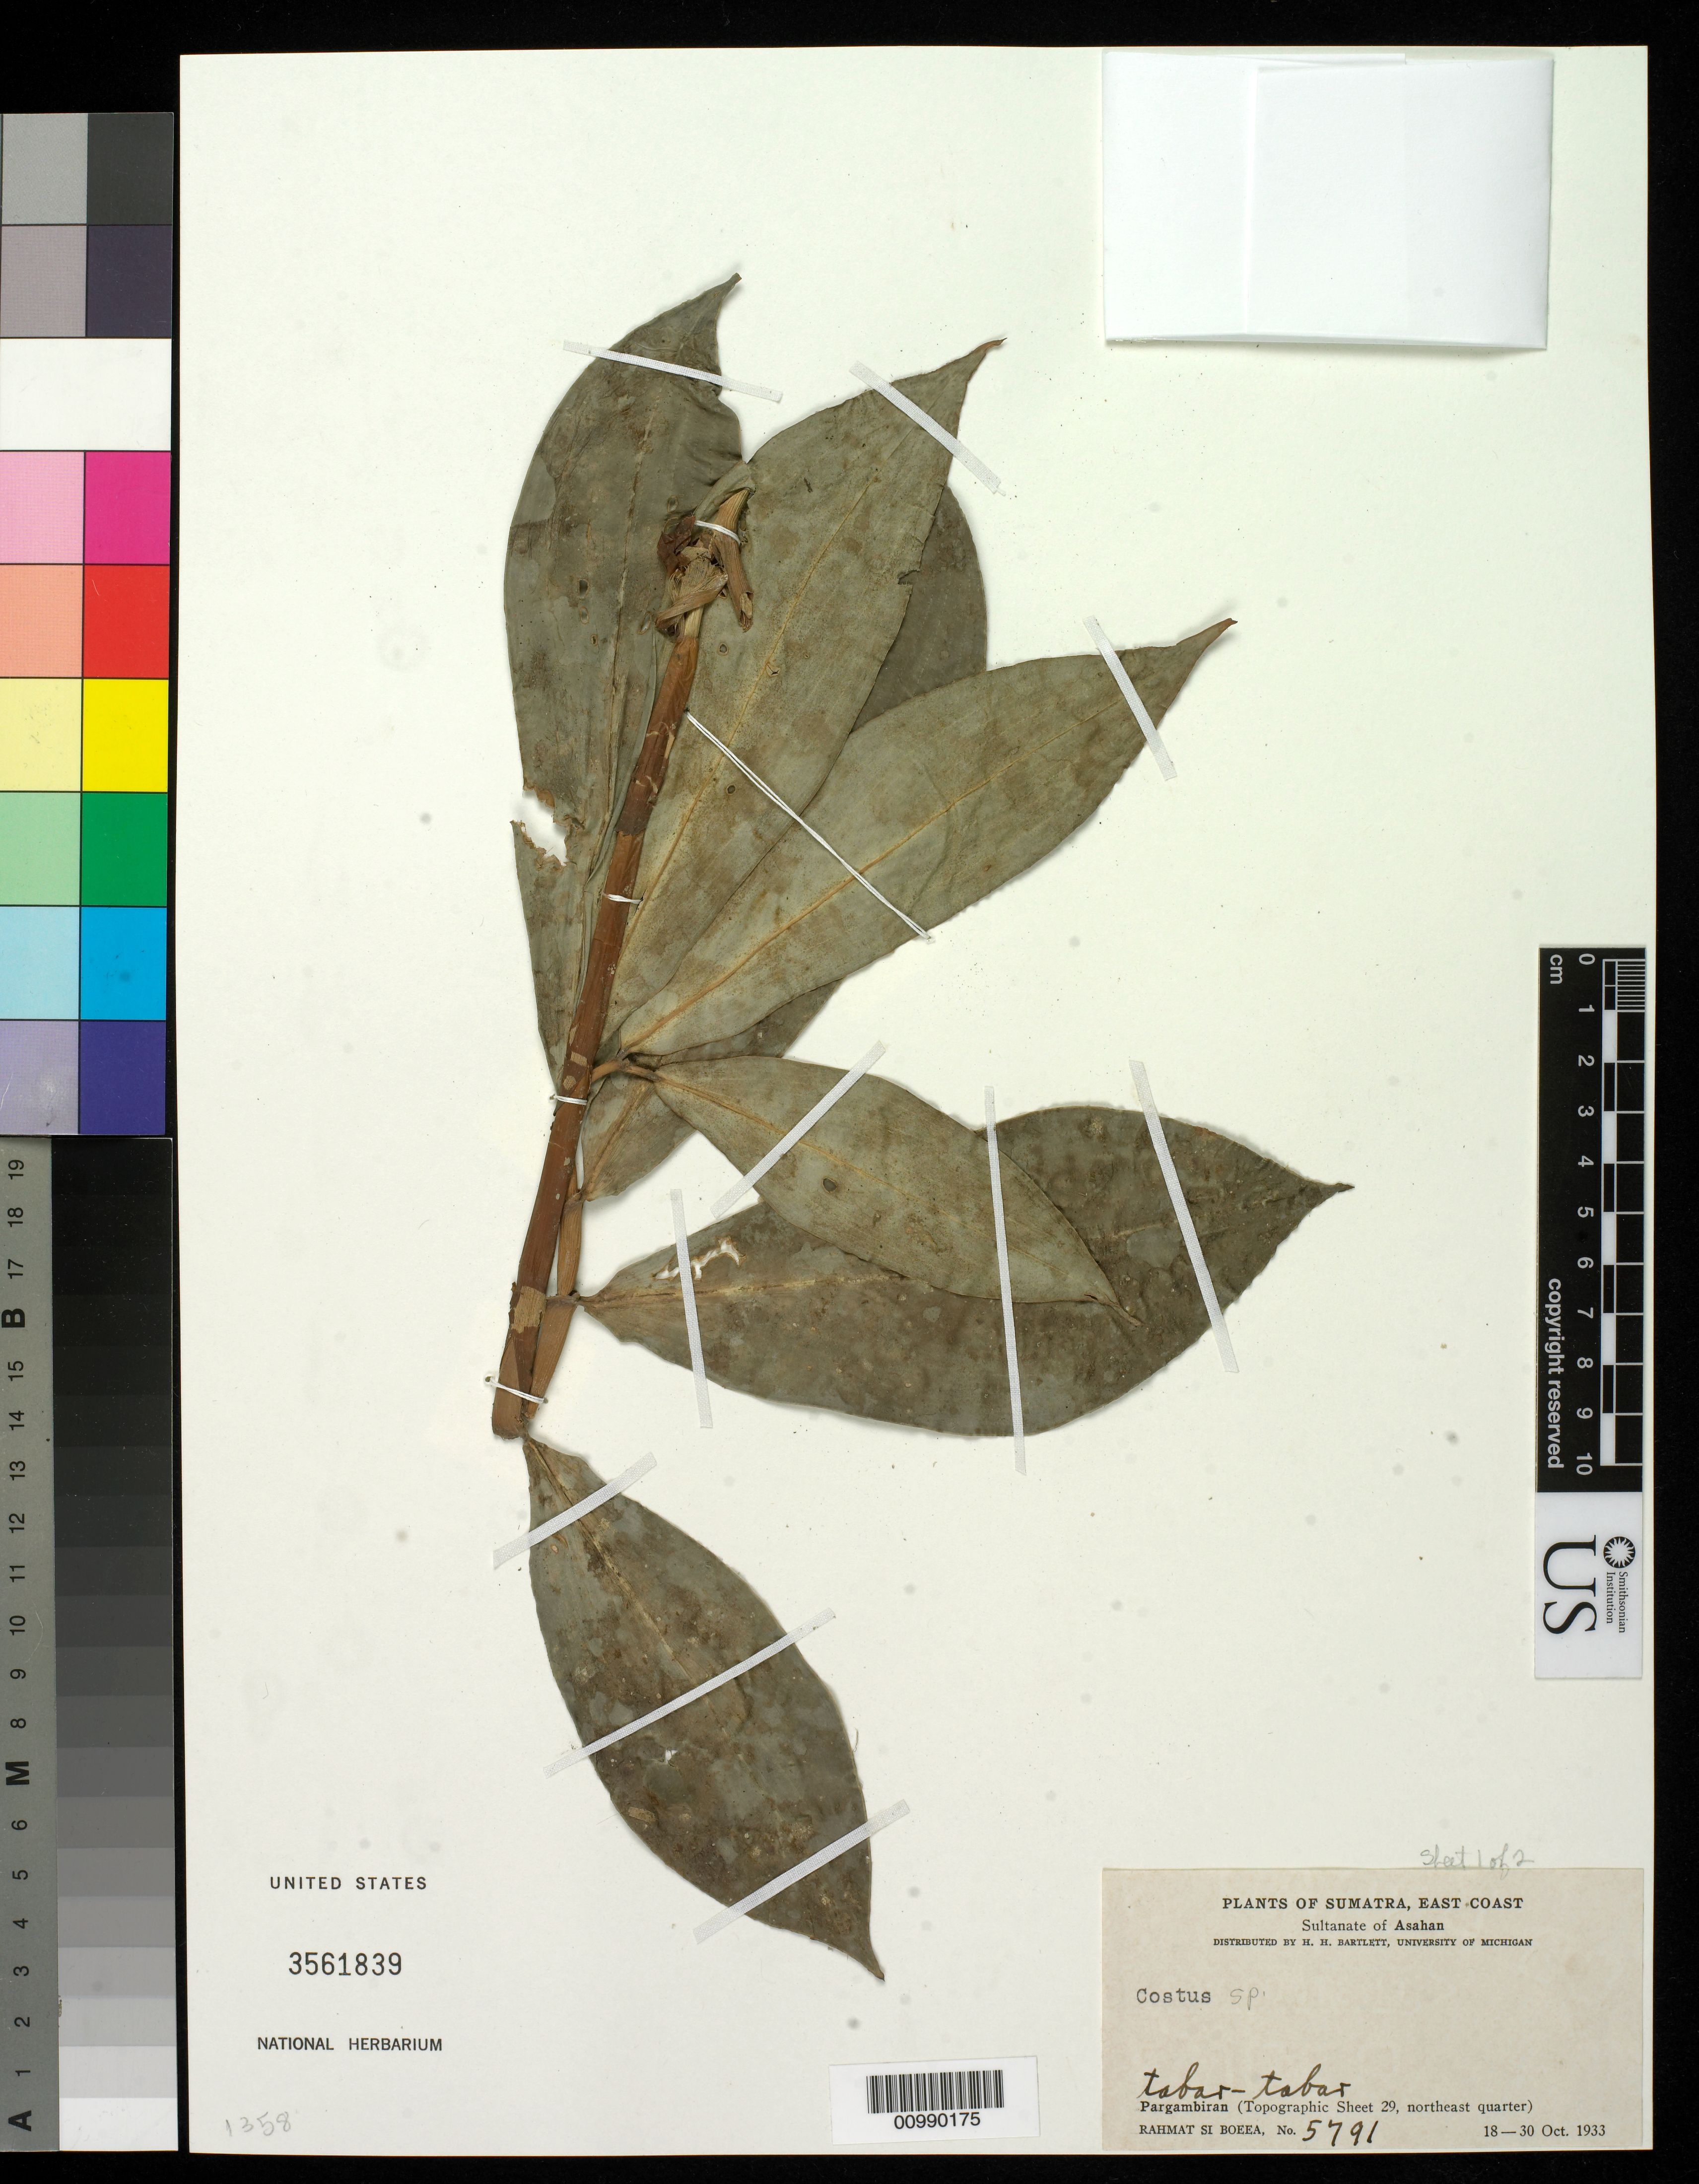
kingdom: Plantae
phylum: Tracheophyta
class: Liliopsida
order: Zingiberales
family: Costaceae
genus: Costus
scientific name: Costus sp.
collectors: Rahmat Si Boeea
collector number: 5791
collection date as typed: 18 Oct 1933 to 30 Oct 1933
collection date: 1933-10-18/1933-10-30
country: Indonesia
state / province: Sumatra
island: Sumatra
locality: Pargambiran, Asahan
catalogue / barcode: US 3561839